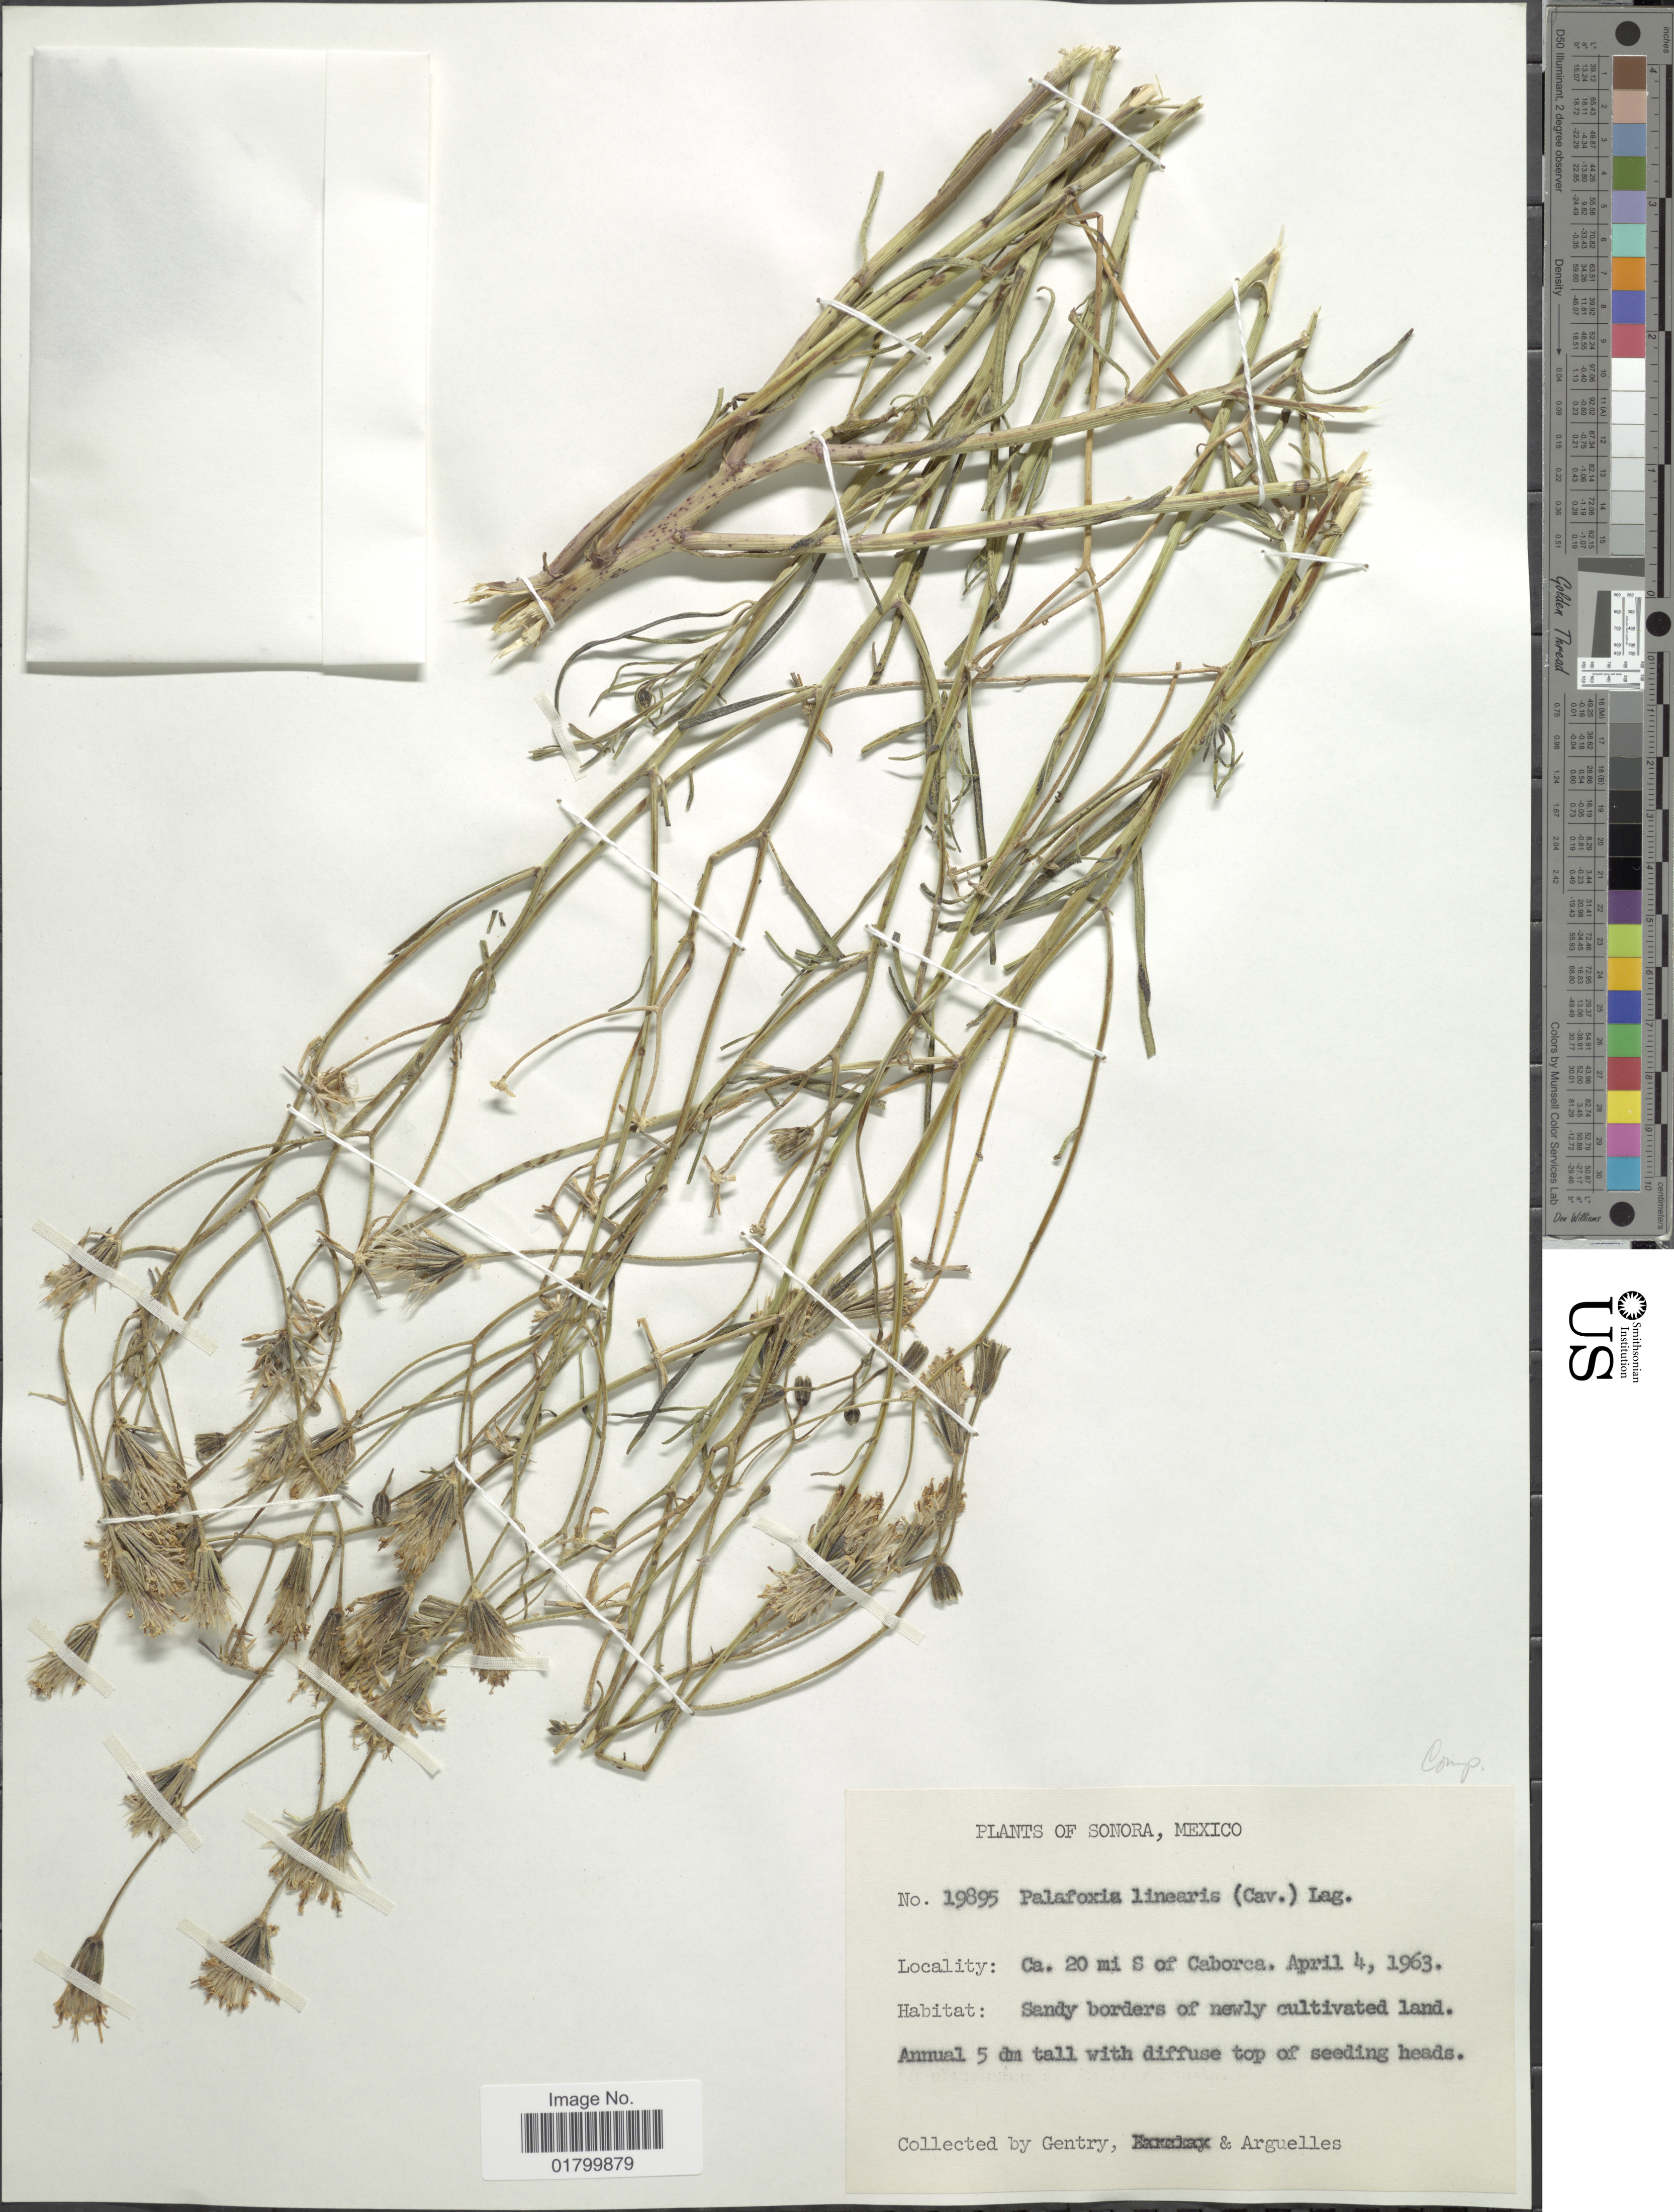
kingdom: Plantae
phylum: Tracheophyta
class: Magnoliopsida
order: Asterales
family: Asteraceae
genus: Palafoxia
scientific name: Palafoxia linearis var. leucophylla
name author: (A. Gray) I.M. Johnst.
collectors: Gentry, -- & Arguelles, --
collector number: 19895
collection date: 1963-04-04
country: Mexico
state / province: Sonora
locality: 20 mi S of Caborca